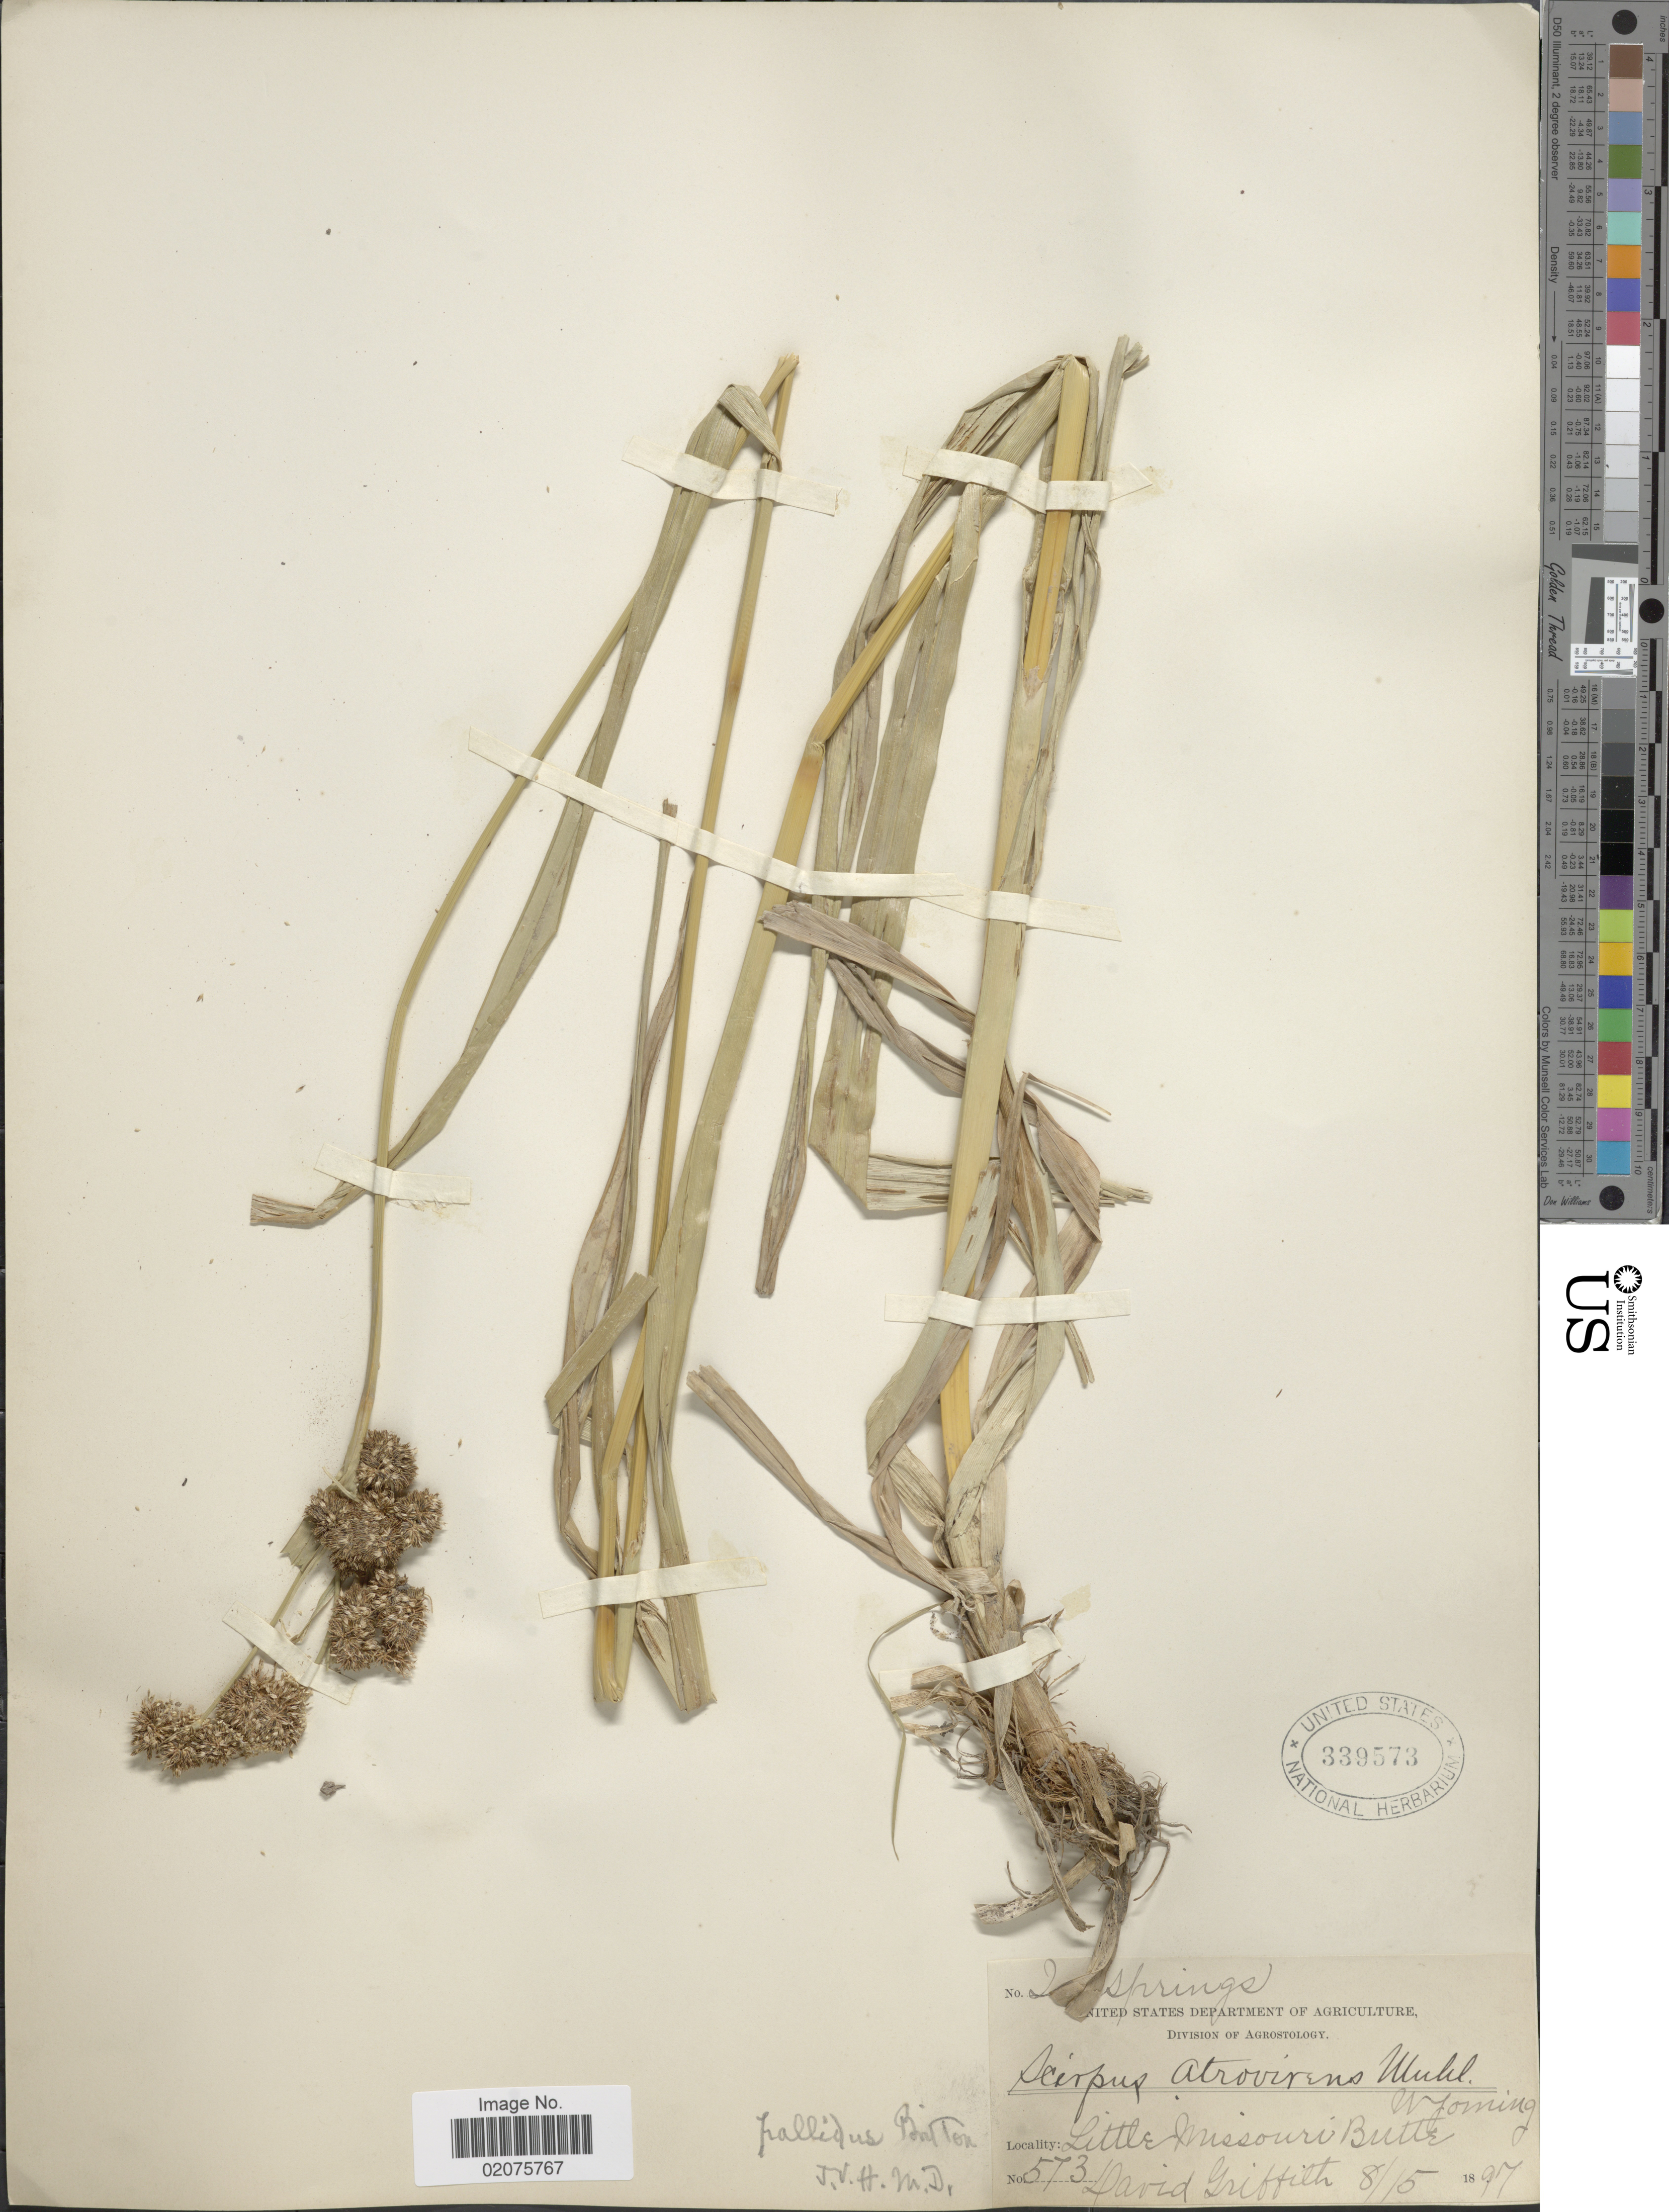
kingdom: Plantae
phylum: Tracheophyta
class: Liliopsida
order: Poales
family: Cyperaceae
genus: Scirpus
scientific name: Scirpus pallidus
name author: (Britton) Fernald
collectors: D. Griffiths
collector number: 573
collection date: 1897-08-15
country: United States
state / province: Wyoming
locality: Little Missouri Butte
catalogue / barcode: US 339573